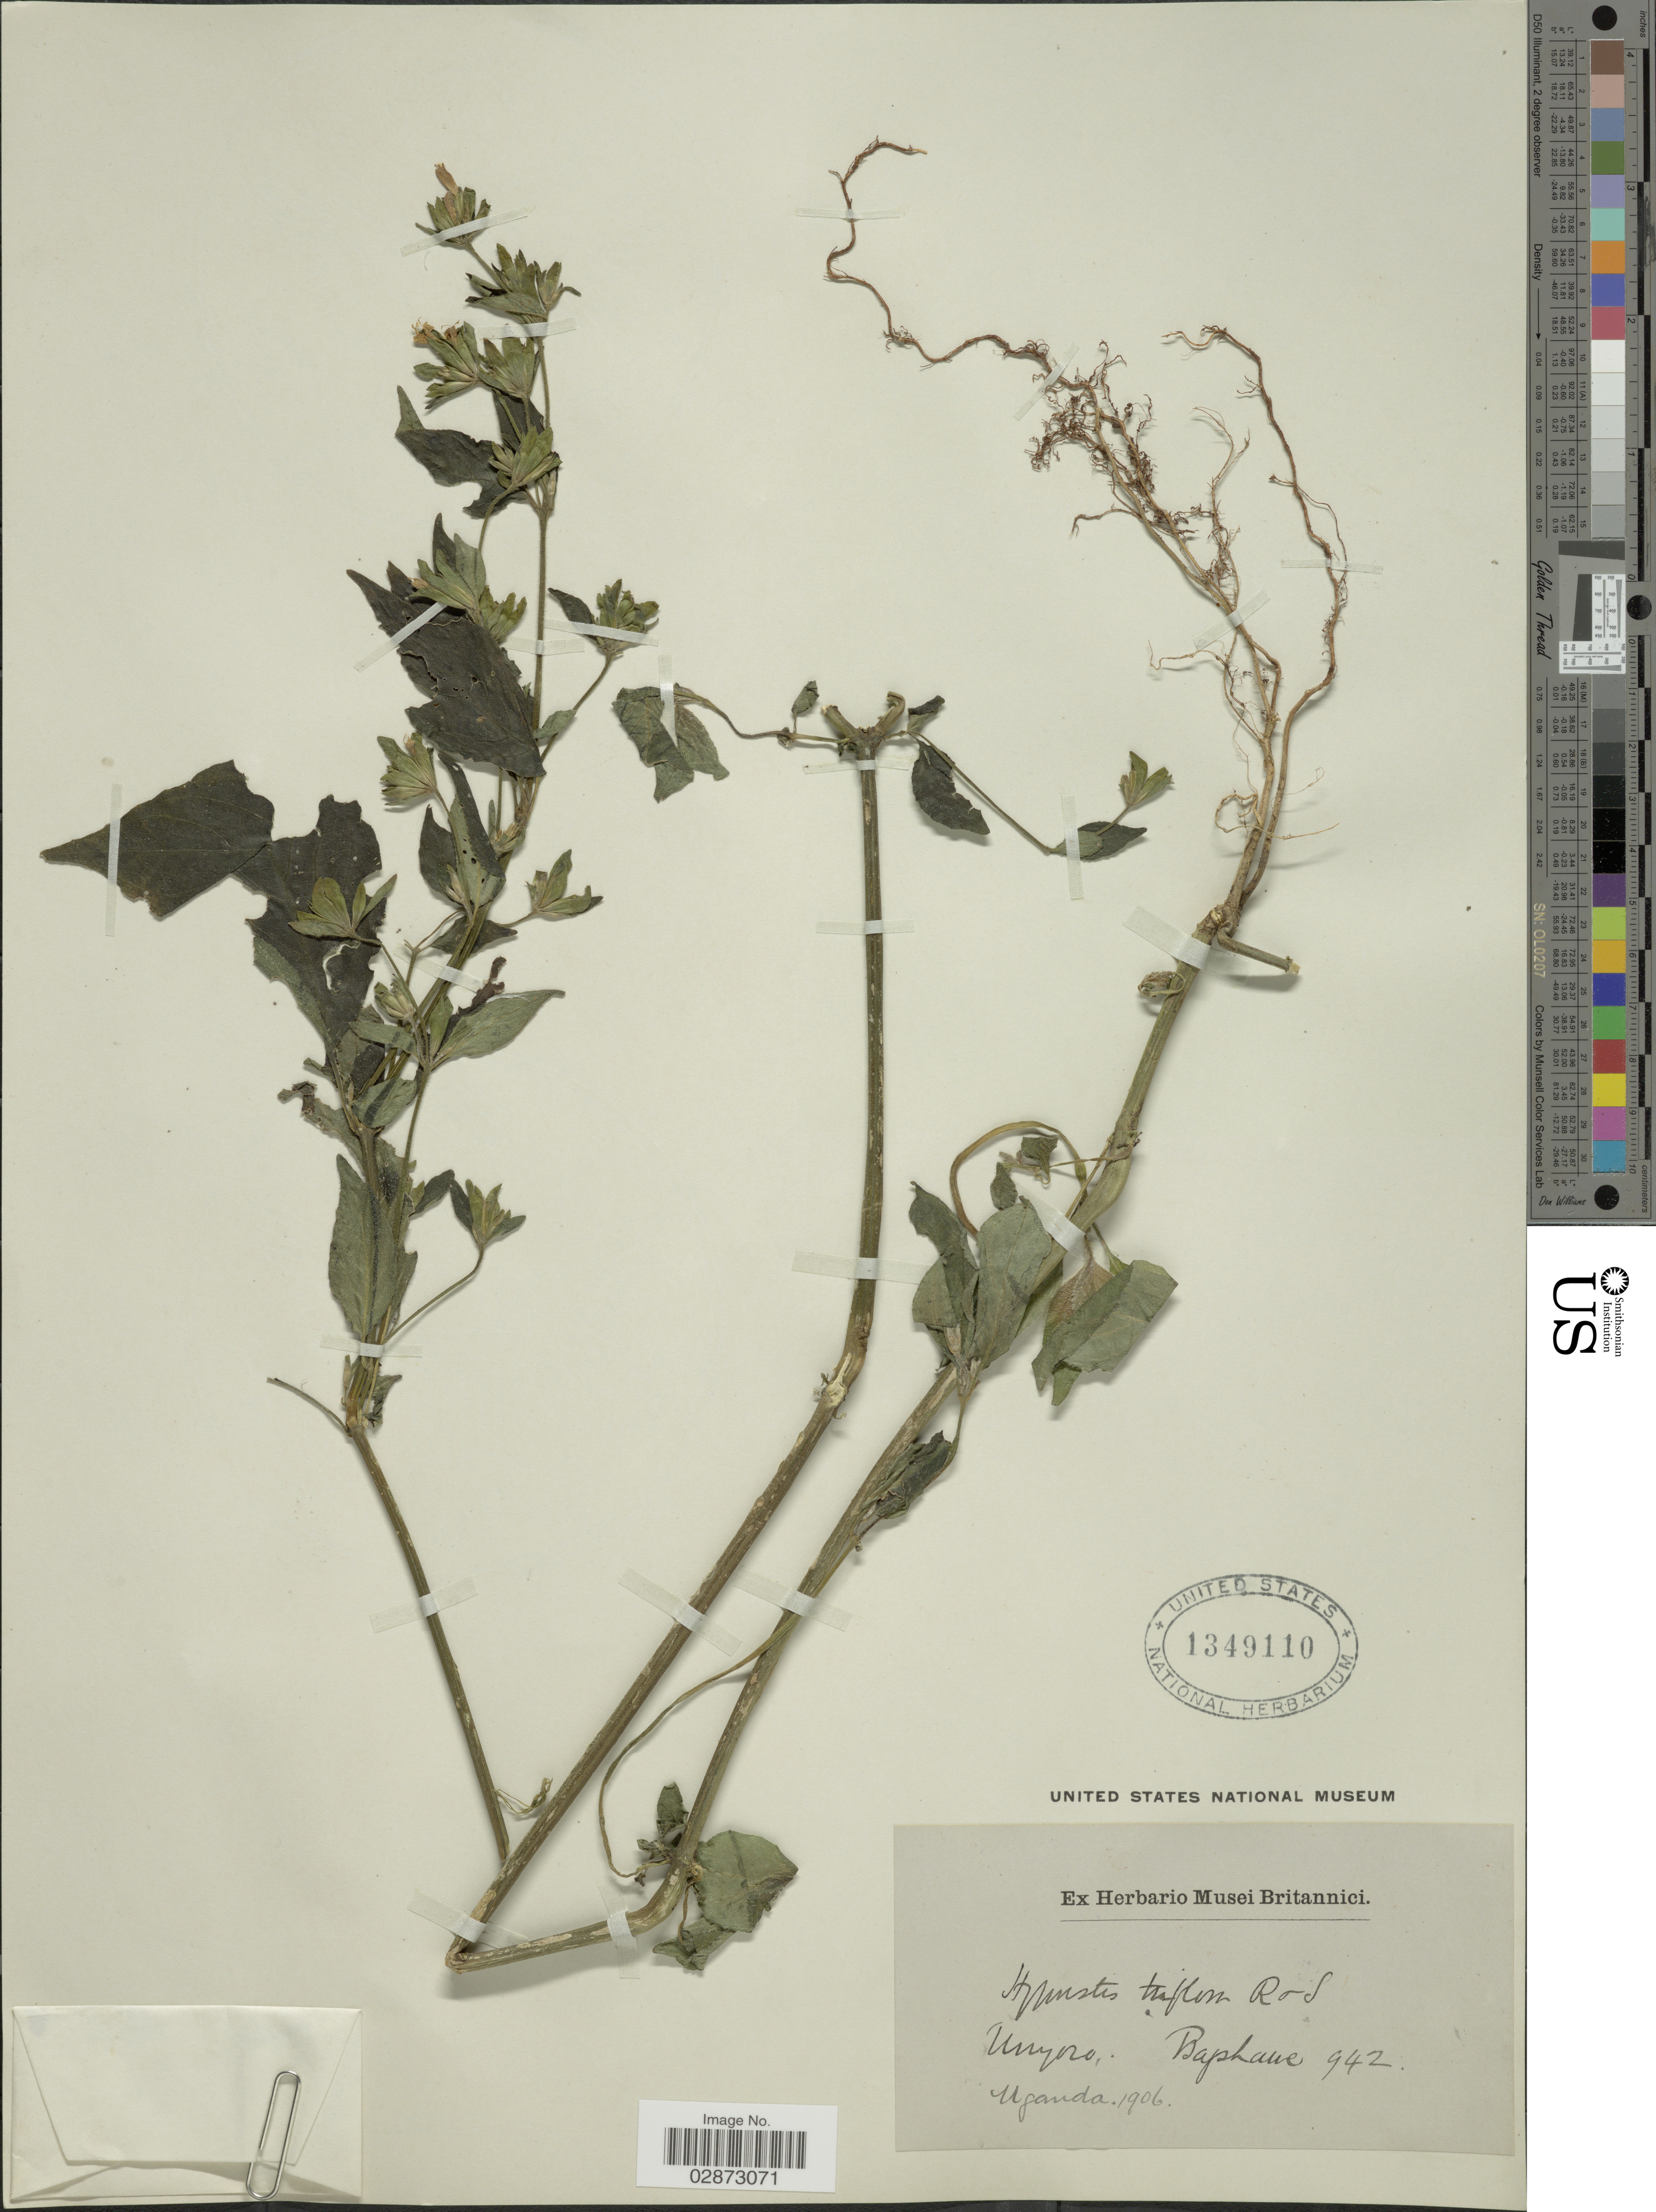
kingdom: Plantae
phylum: Tracheophyta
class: Magnoliopsida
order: Lamiales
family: Acanthaceae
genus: Hypoestes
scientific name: Hypoestes triflora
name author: (Forssk.) Roem. & Schult.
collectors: Bagshawe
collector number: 942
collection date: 1906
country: Uganda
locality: Unyoro.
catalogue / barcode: US 1349110